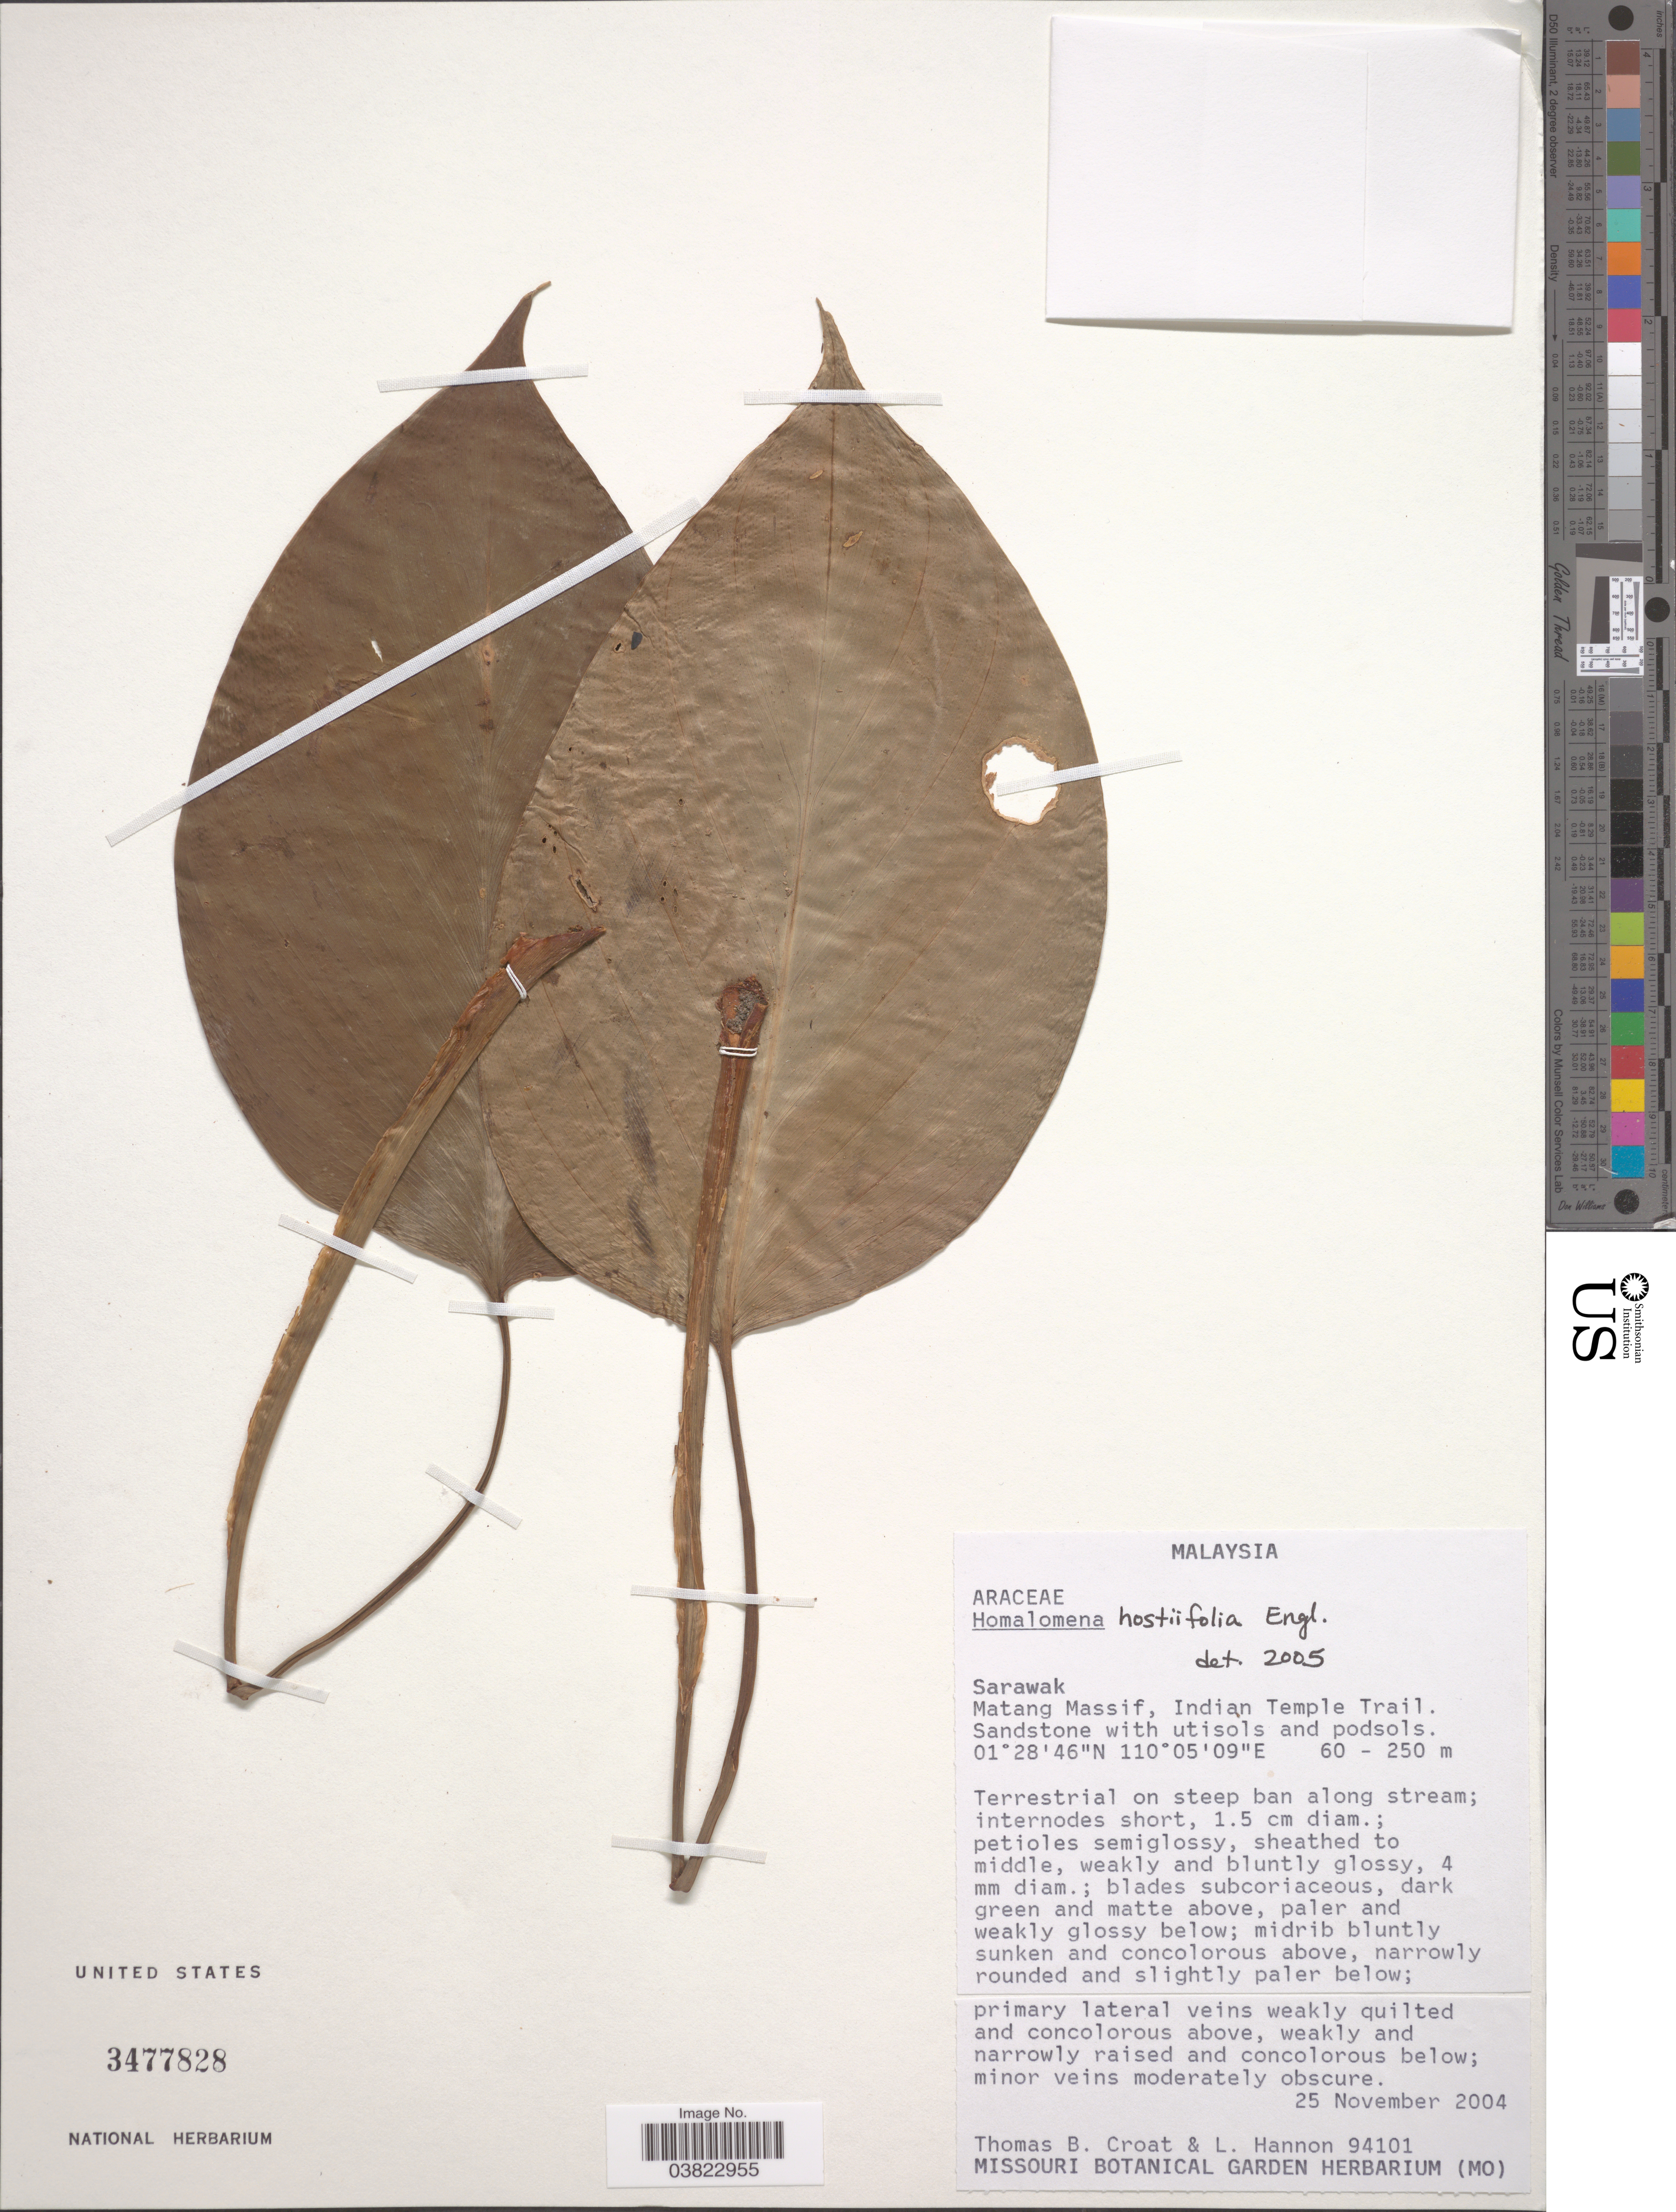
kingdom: Plantae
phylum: Tracheophyta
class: Liliopsida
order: Alismatales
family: Araceae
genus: Homalomena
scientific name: Homalomena hostifolia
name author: Engl.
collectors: T. B. Croat & L. Hannon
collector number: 94101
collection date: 2004-11-25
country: Malaysia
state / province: Sarawak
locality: Matang Massif, Indian Temple Trail.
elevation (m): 60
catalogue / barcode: US 3477828